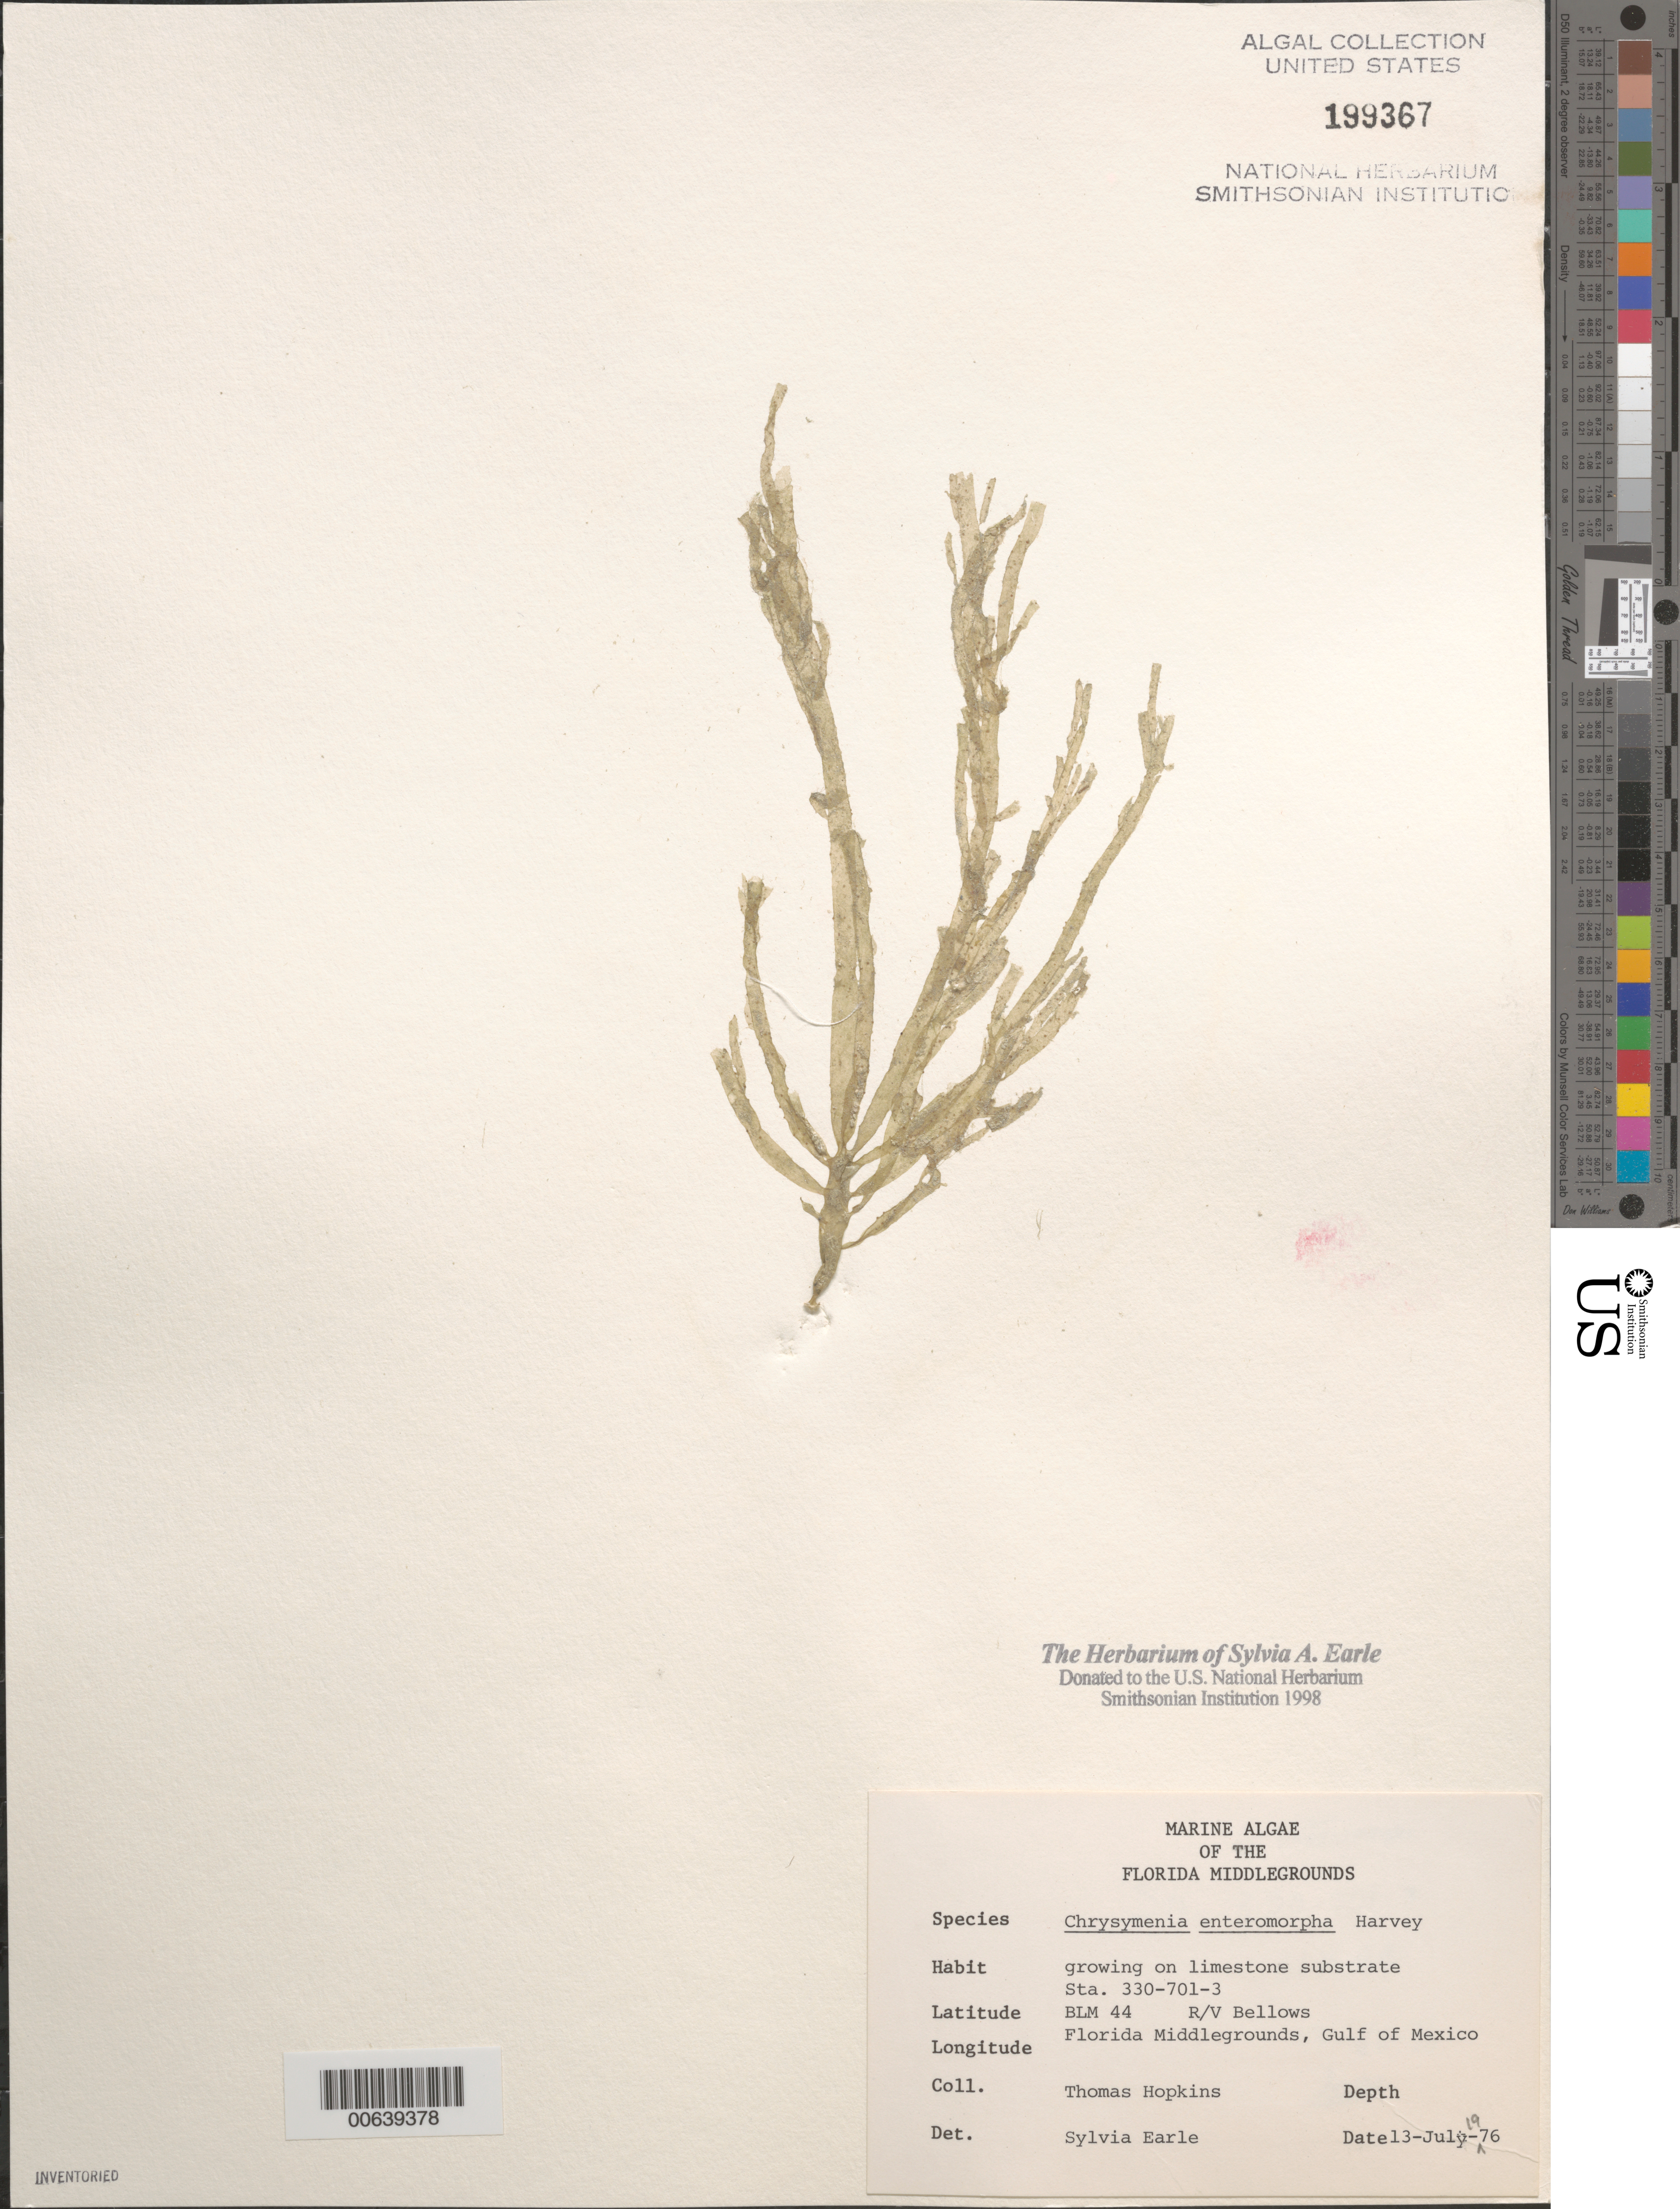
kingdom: Plantae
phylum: Rhodophyta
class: Florideophyceae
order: Rhodymeniales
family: Rhodymeniaceae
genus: Botryocladia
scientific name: Botryocladia enteromorpha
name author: (Harv.) W.E. Schmidt et al. in W.E. Schmidt et al.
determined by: Algae name updating Project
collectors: T. Hopkins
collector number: Station 330-701-3 & BLM 44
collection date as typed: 13 Jul 1976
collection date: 1976-07-13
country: United States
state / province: Florida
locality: Florida Middle Grounds, Gulf of Mexico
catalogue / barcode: US 199367